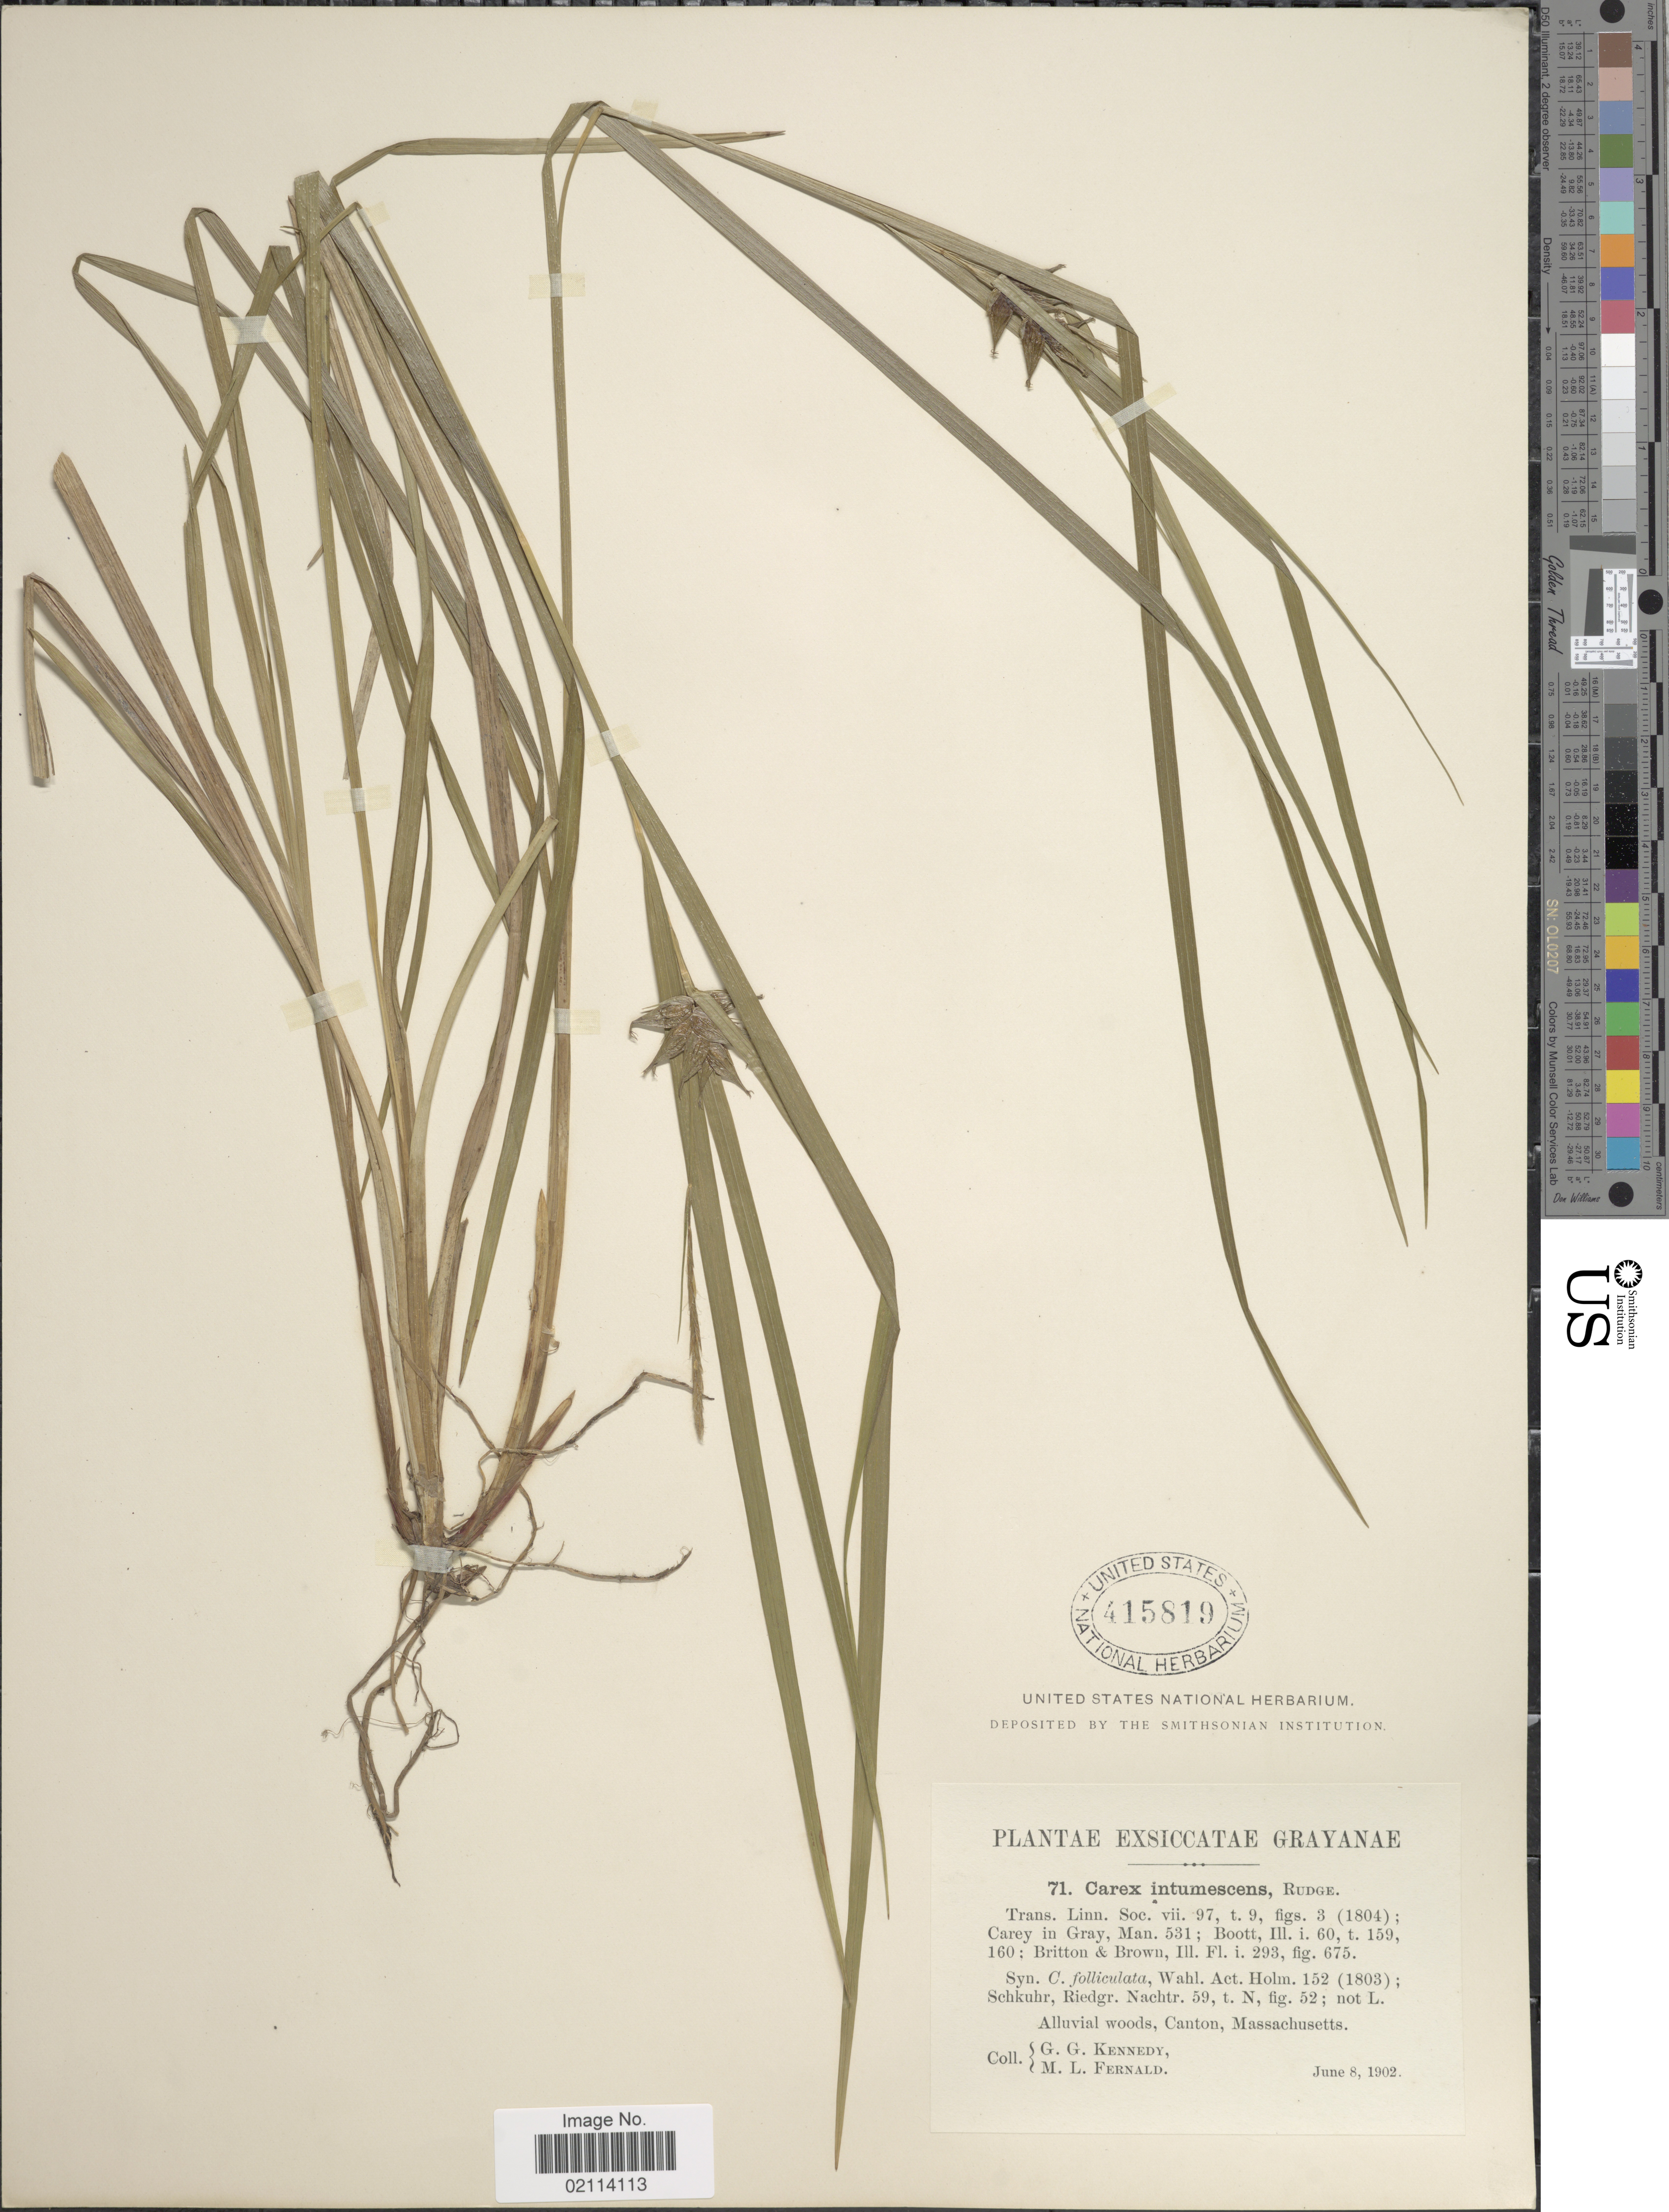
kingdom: Plantae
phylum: Tracheophyta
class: Liliopsida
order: Poales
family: Cyperaceae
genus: Carex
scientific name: Carex intumescens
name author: Rudge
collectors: G. Kennedy & M. L. Fernald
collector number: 71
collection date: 1902-06-08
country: United States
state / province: Massachusetts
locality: Grayanae, alluvial woods, Canton.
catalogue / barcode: US 415819